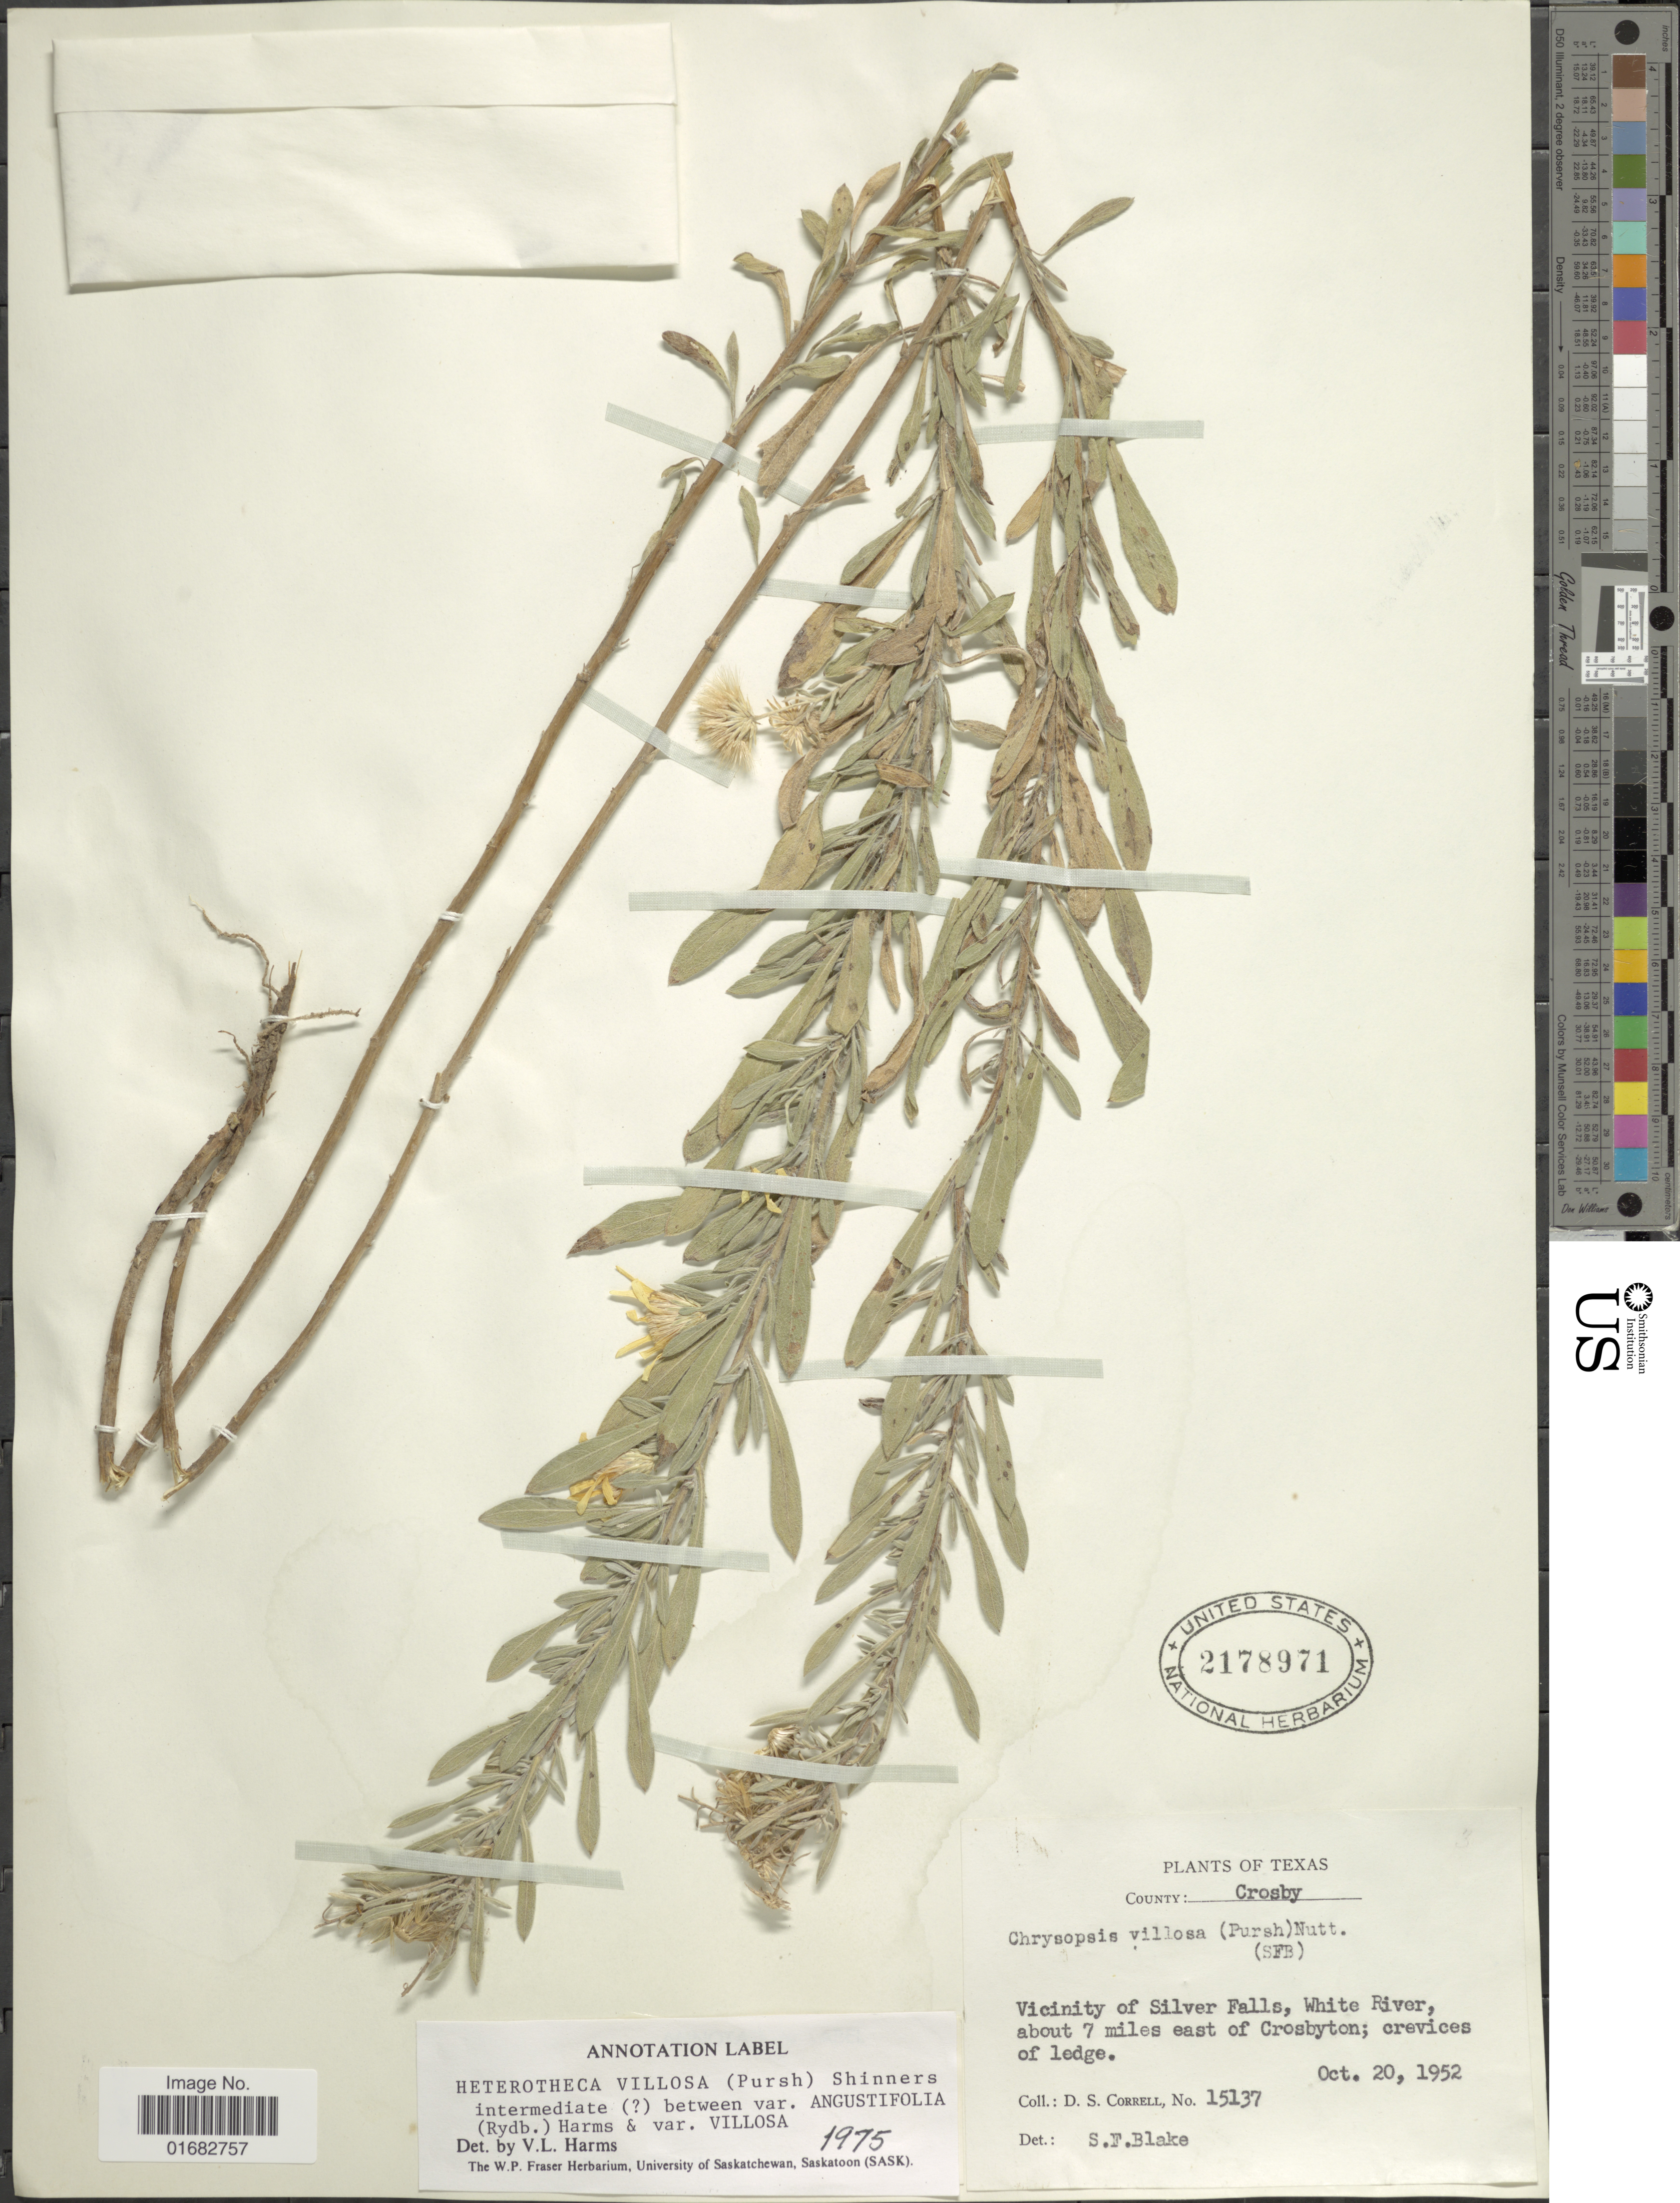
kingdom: Plantae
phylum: Tracheophyta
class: Magnoliopsida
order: Asterales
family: Asteraceae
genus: Heterotheca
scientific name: Heterotheca villosa var. angustifolia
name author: (Rydb.) V.L. Harms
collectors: D. S. Correll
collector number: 15137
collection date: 1952-10-20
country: United States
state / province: Texas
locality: County: Crosby. Vicinity of Silver Falls, White River, about 7 miles east of Crosbyton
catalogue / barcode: US 2178971